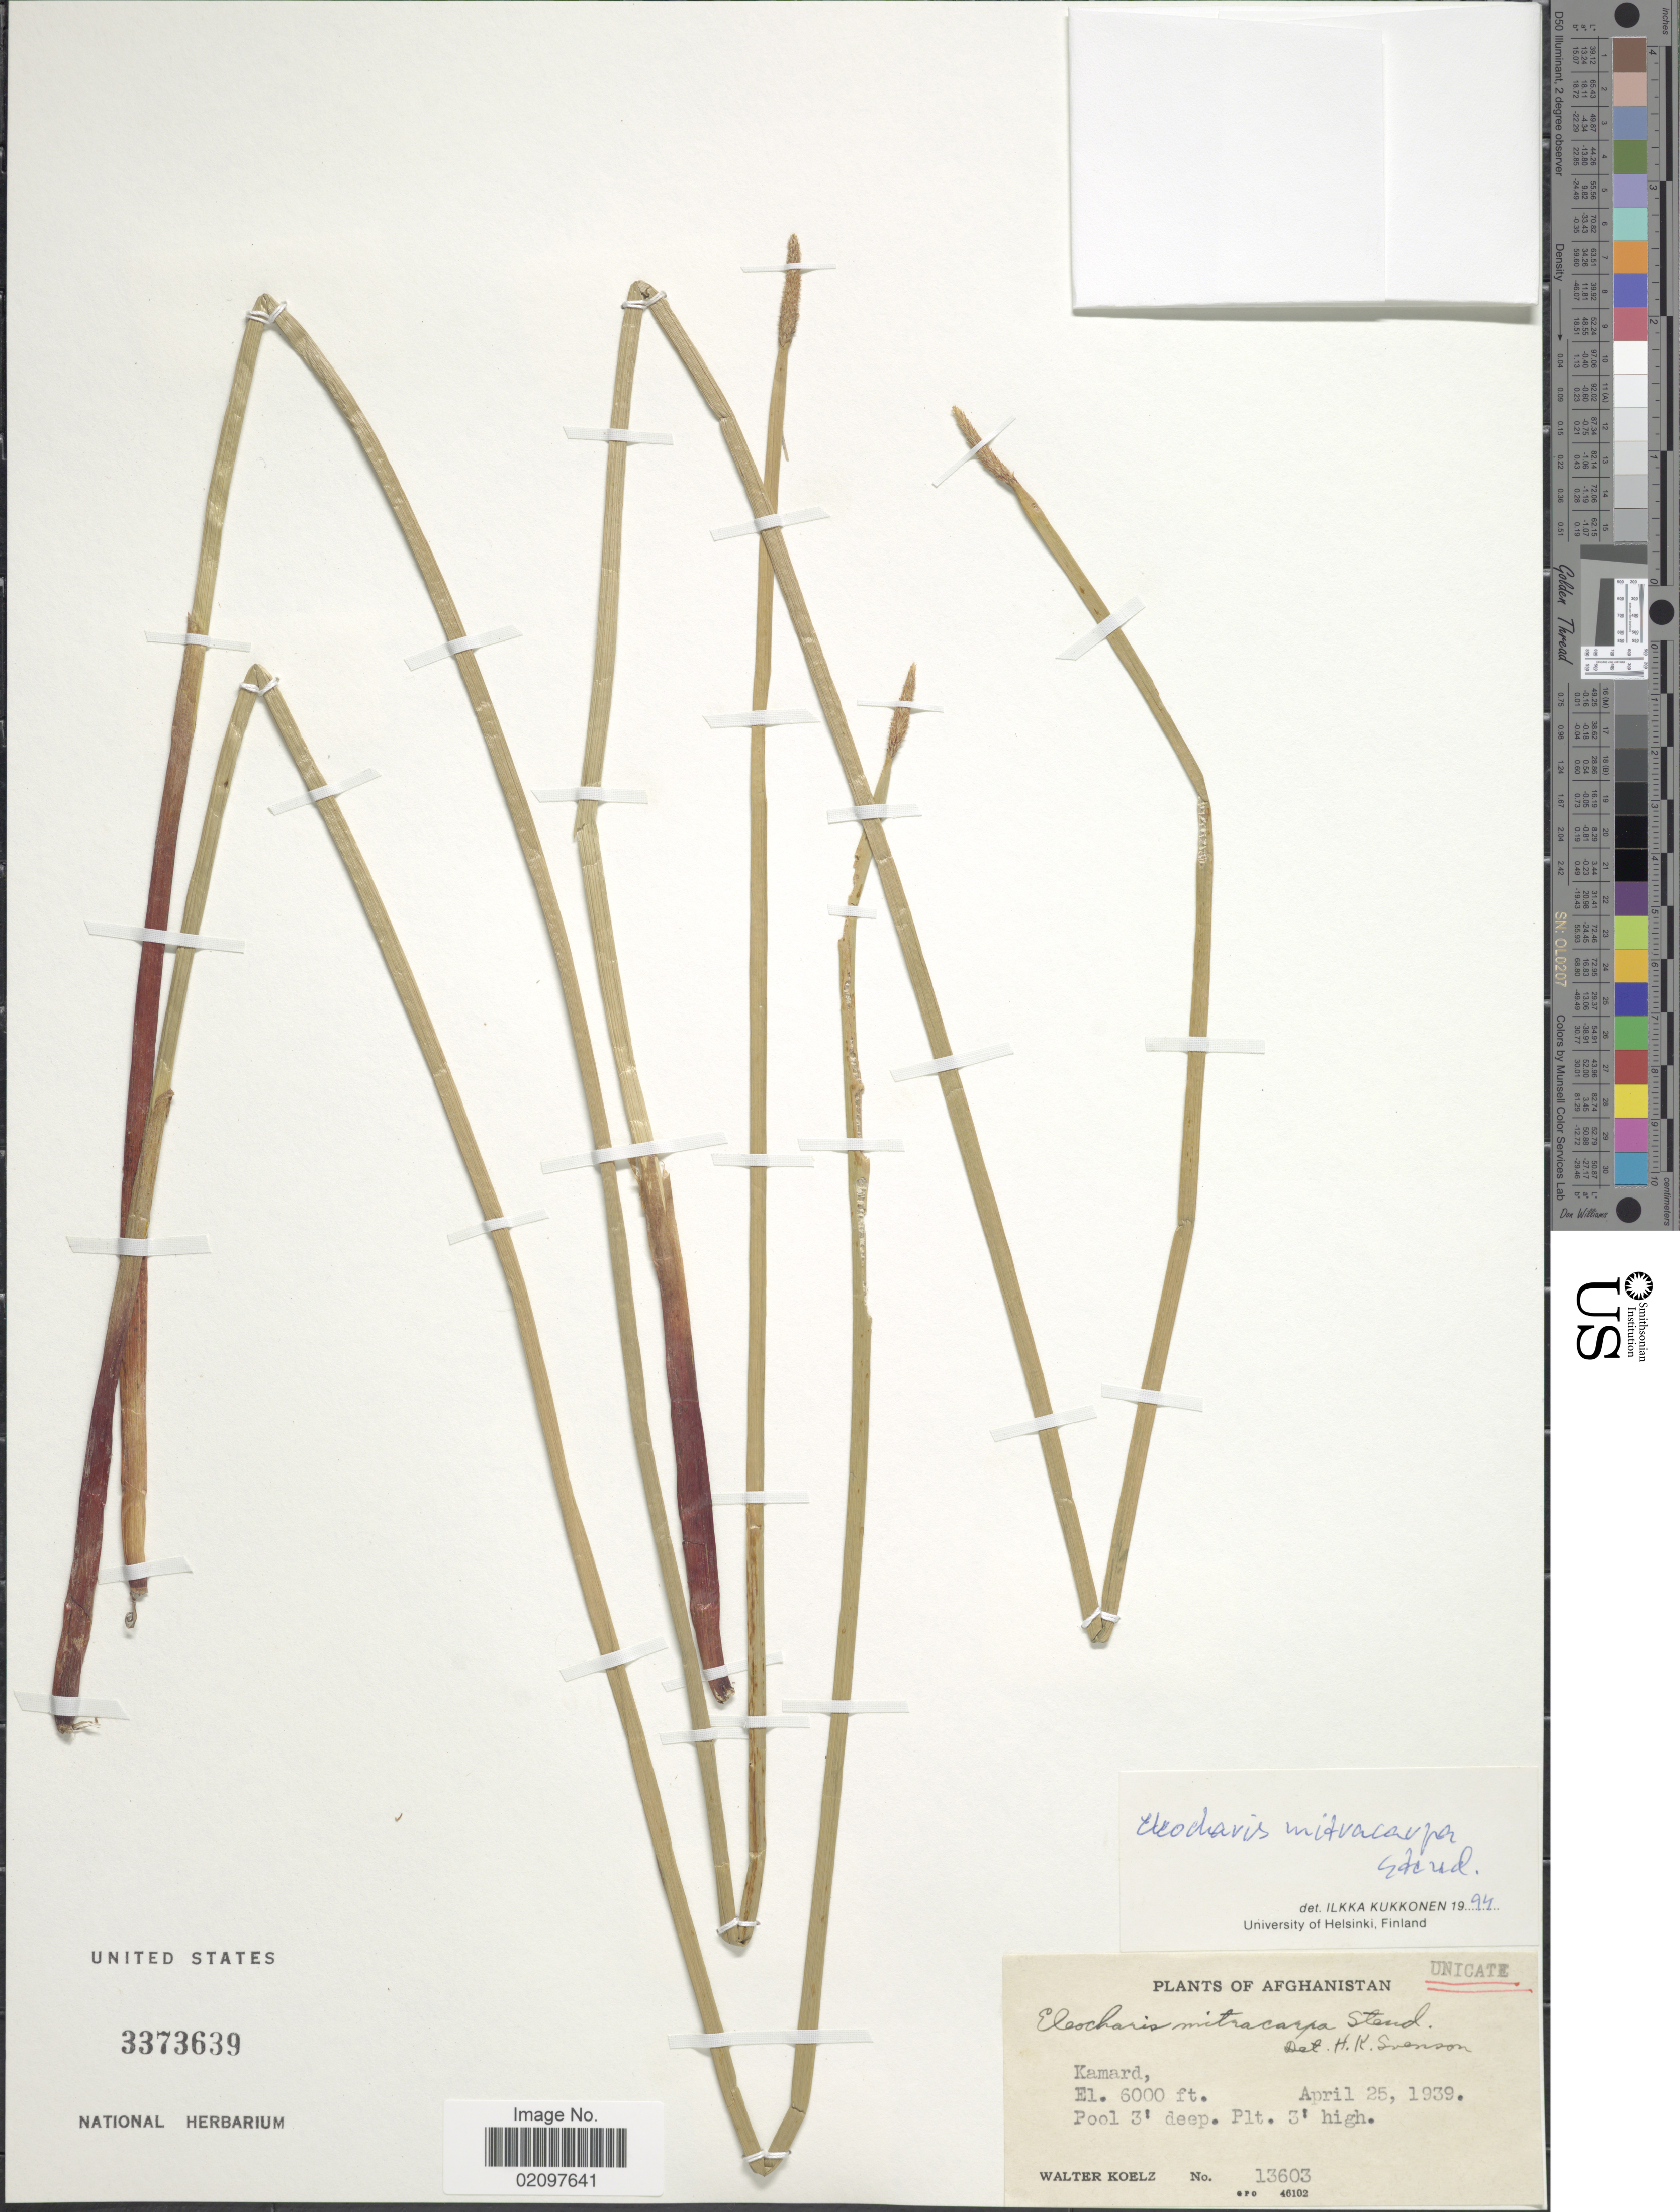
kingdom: Plantae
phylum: Tracheophyta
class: Liliopsida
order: Poales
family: Cyperaceae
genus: Eleocharis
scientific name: Eleocharis mitracarpa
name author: Steud.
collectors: W. N. Koelz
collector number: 13603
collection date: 1939-04-25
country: Afghanistan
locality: Kamard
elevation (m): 1829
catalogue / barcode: US 3373639